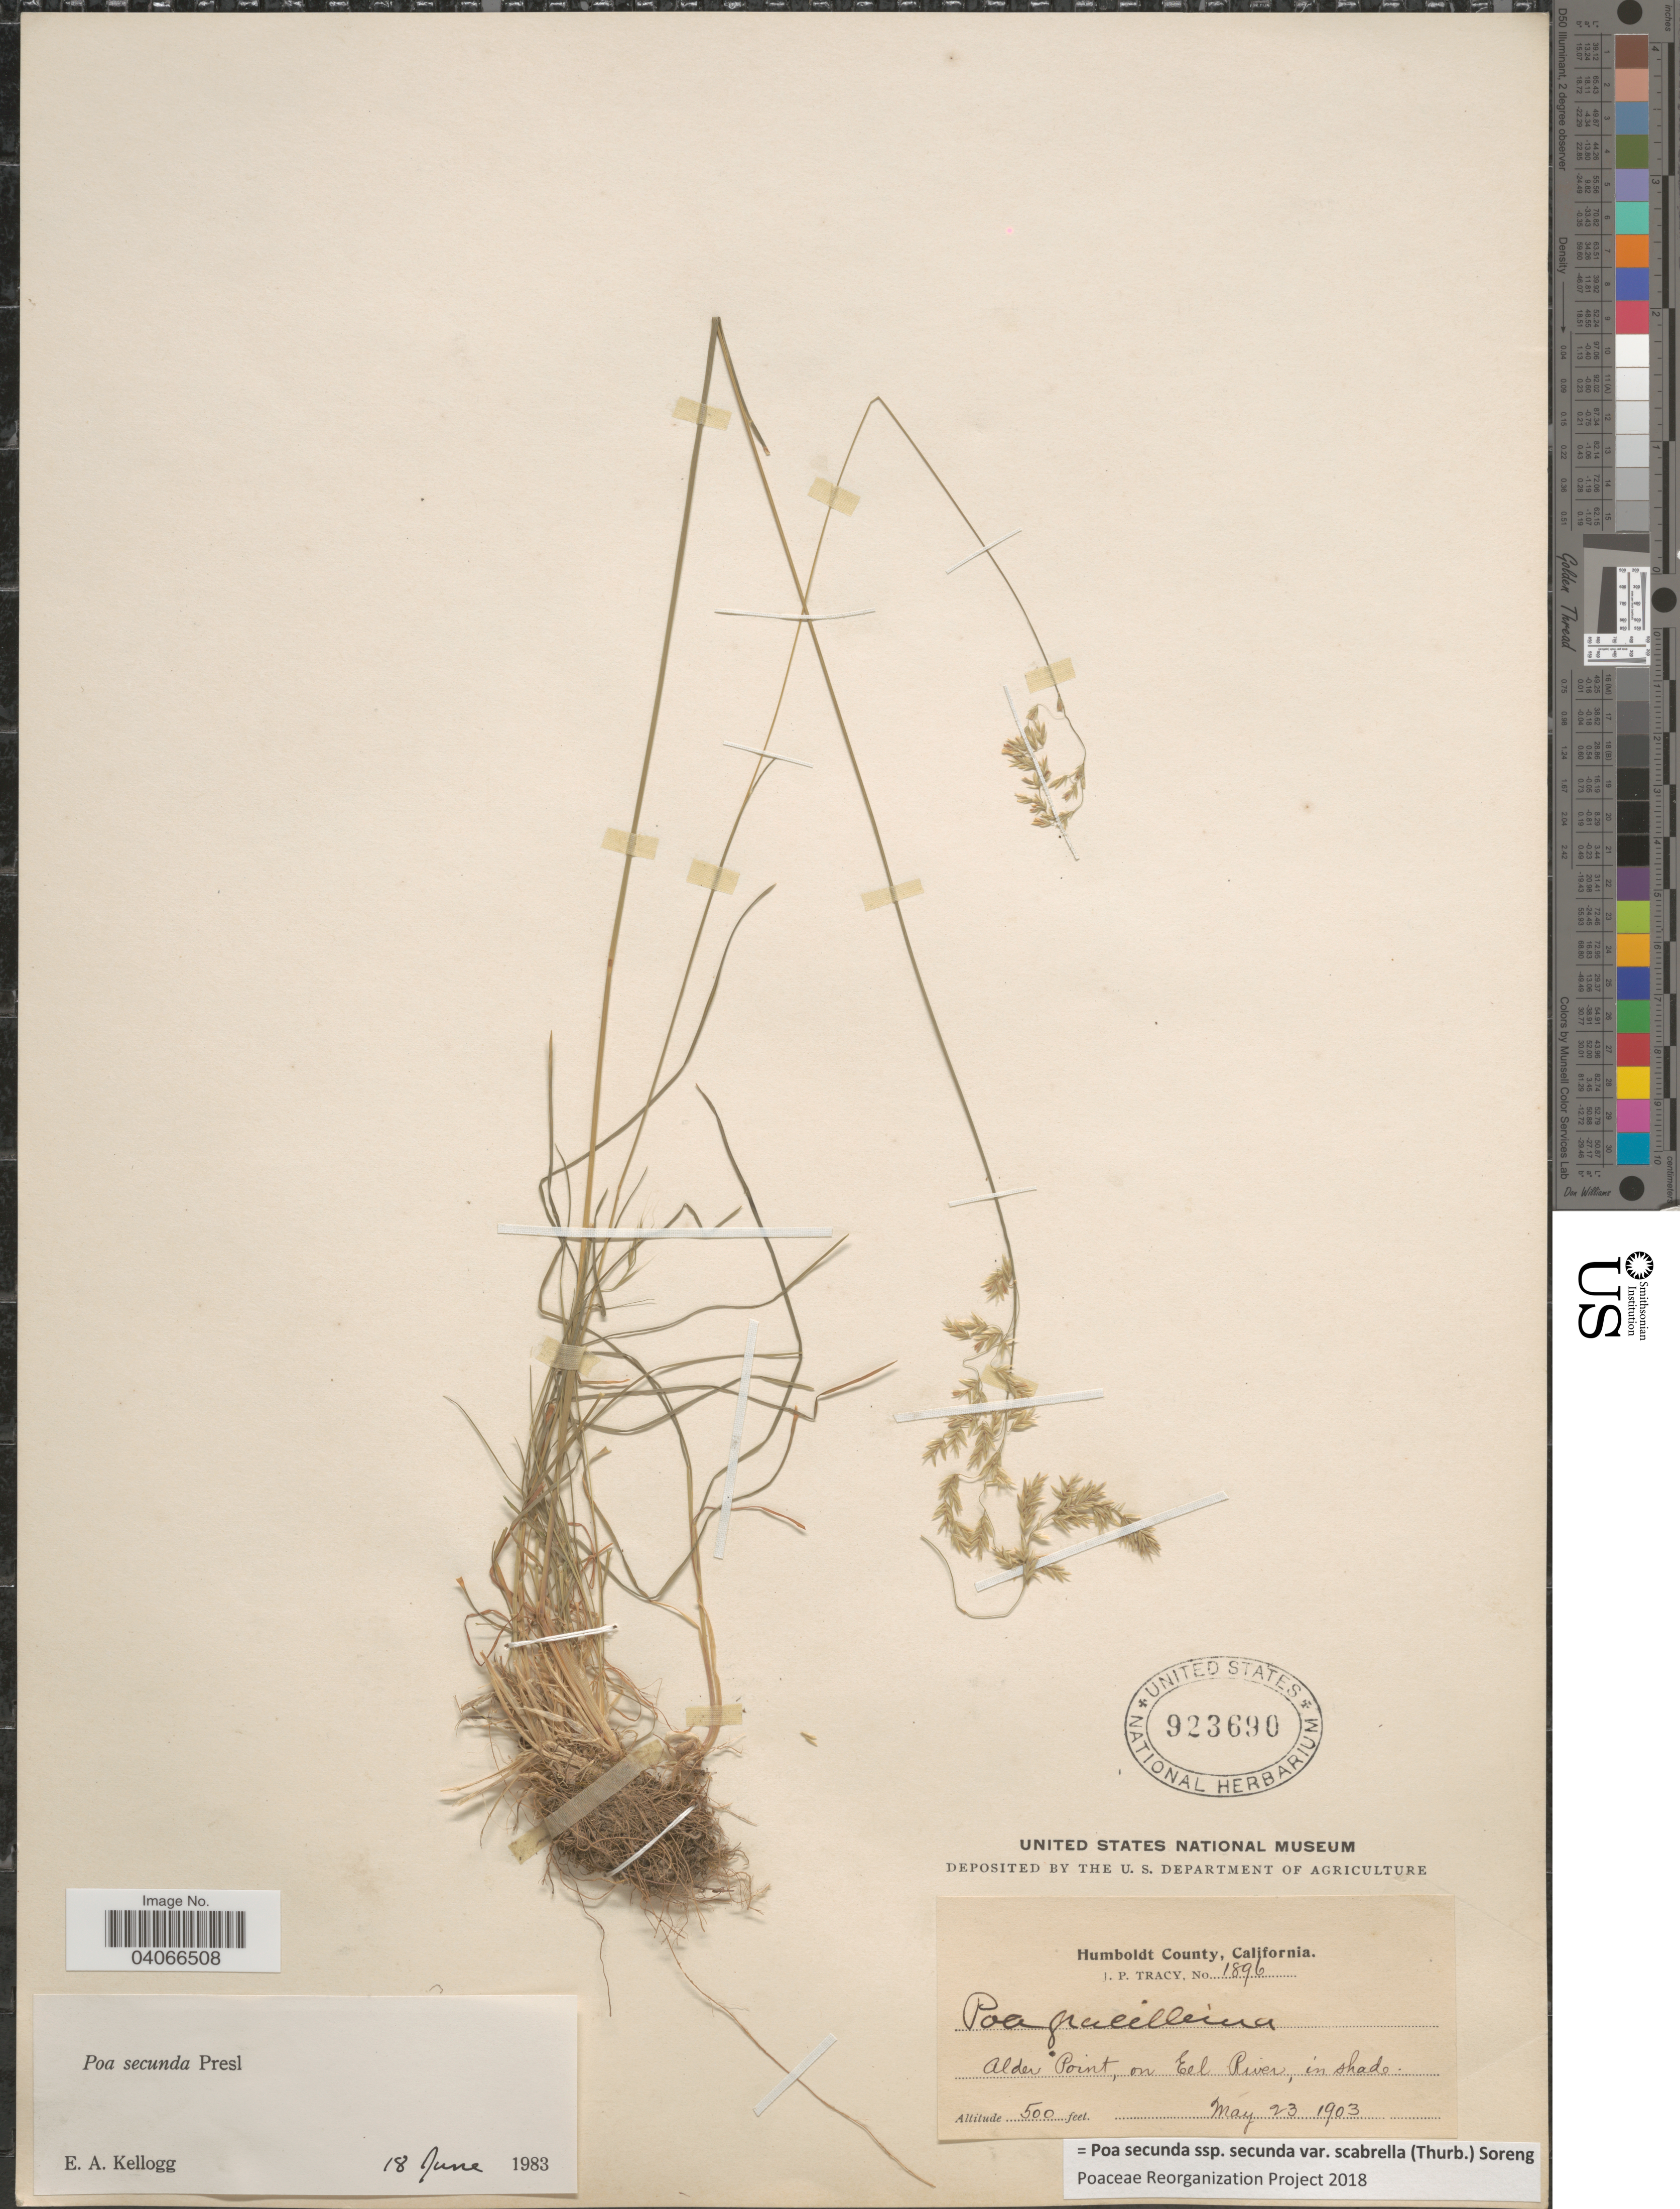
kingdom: Plantae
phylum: Tracheophyta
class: Liliopsida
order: Poales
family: Poaceae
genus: Poa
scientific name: Poa secunda subsp. secunda var. scabrella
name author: (Thurb.) Soreng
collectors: J. Tracy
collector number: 1896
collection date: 1903-05-23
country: United States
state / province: California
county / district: Humboldt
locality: Humboldt County. Alder Point, on Eel River, in shade.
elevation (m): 152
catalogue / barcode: US 923690